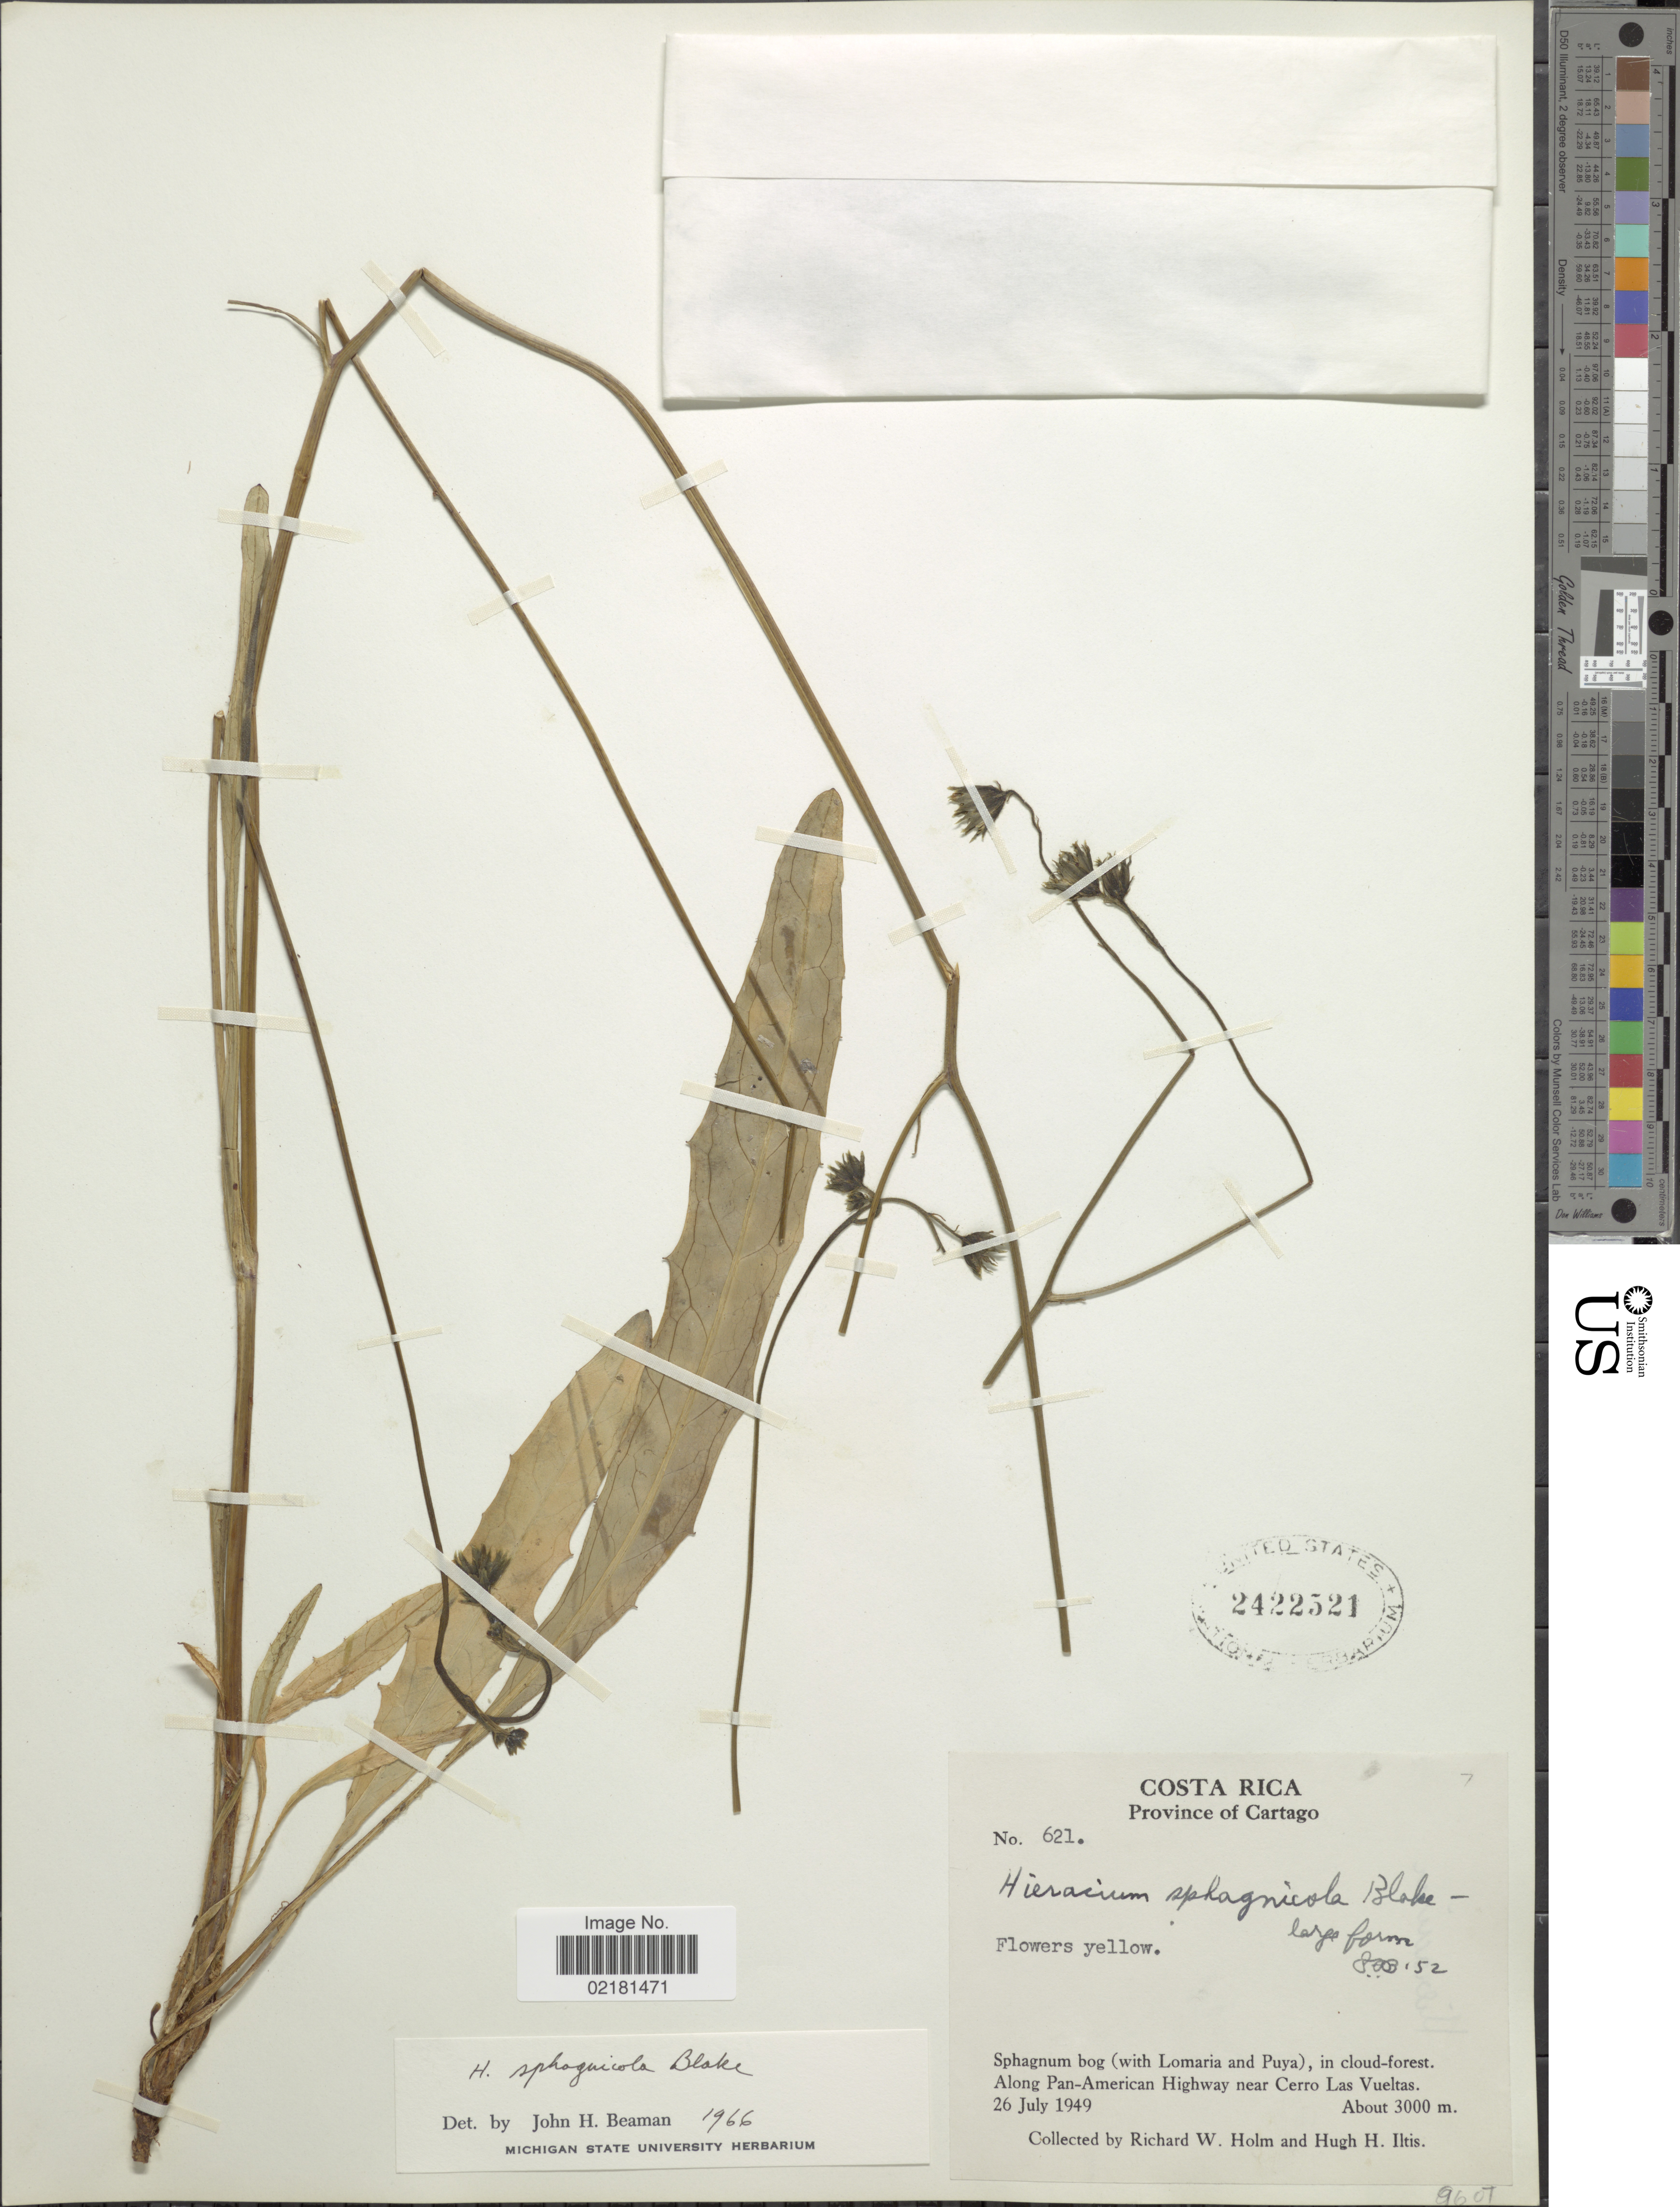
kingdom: Plantae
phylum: Tracheophyta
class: Magnoliopsida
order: Asterales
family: Asteraceae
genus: Hieracium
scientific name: Hieracium sphagnicola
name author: S.F. Blake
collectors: R. W. Holm & H. H. Iltis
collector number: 621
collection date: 1949-07-26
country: Costa Rica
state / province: Cartago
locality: Sphagum bog (with Lomria and Puya), in cloud-forest, along Pan-Amerian Highway near Cerro Las Vueltas.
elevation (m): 3000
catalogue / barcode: US 2422521